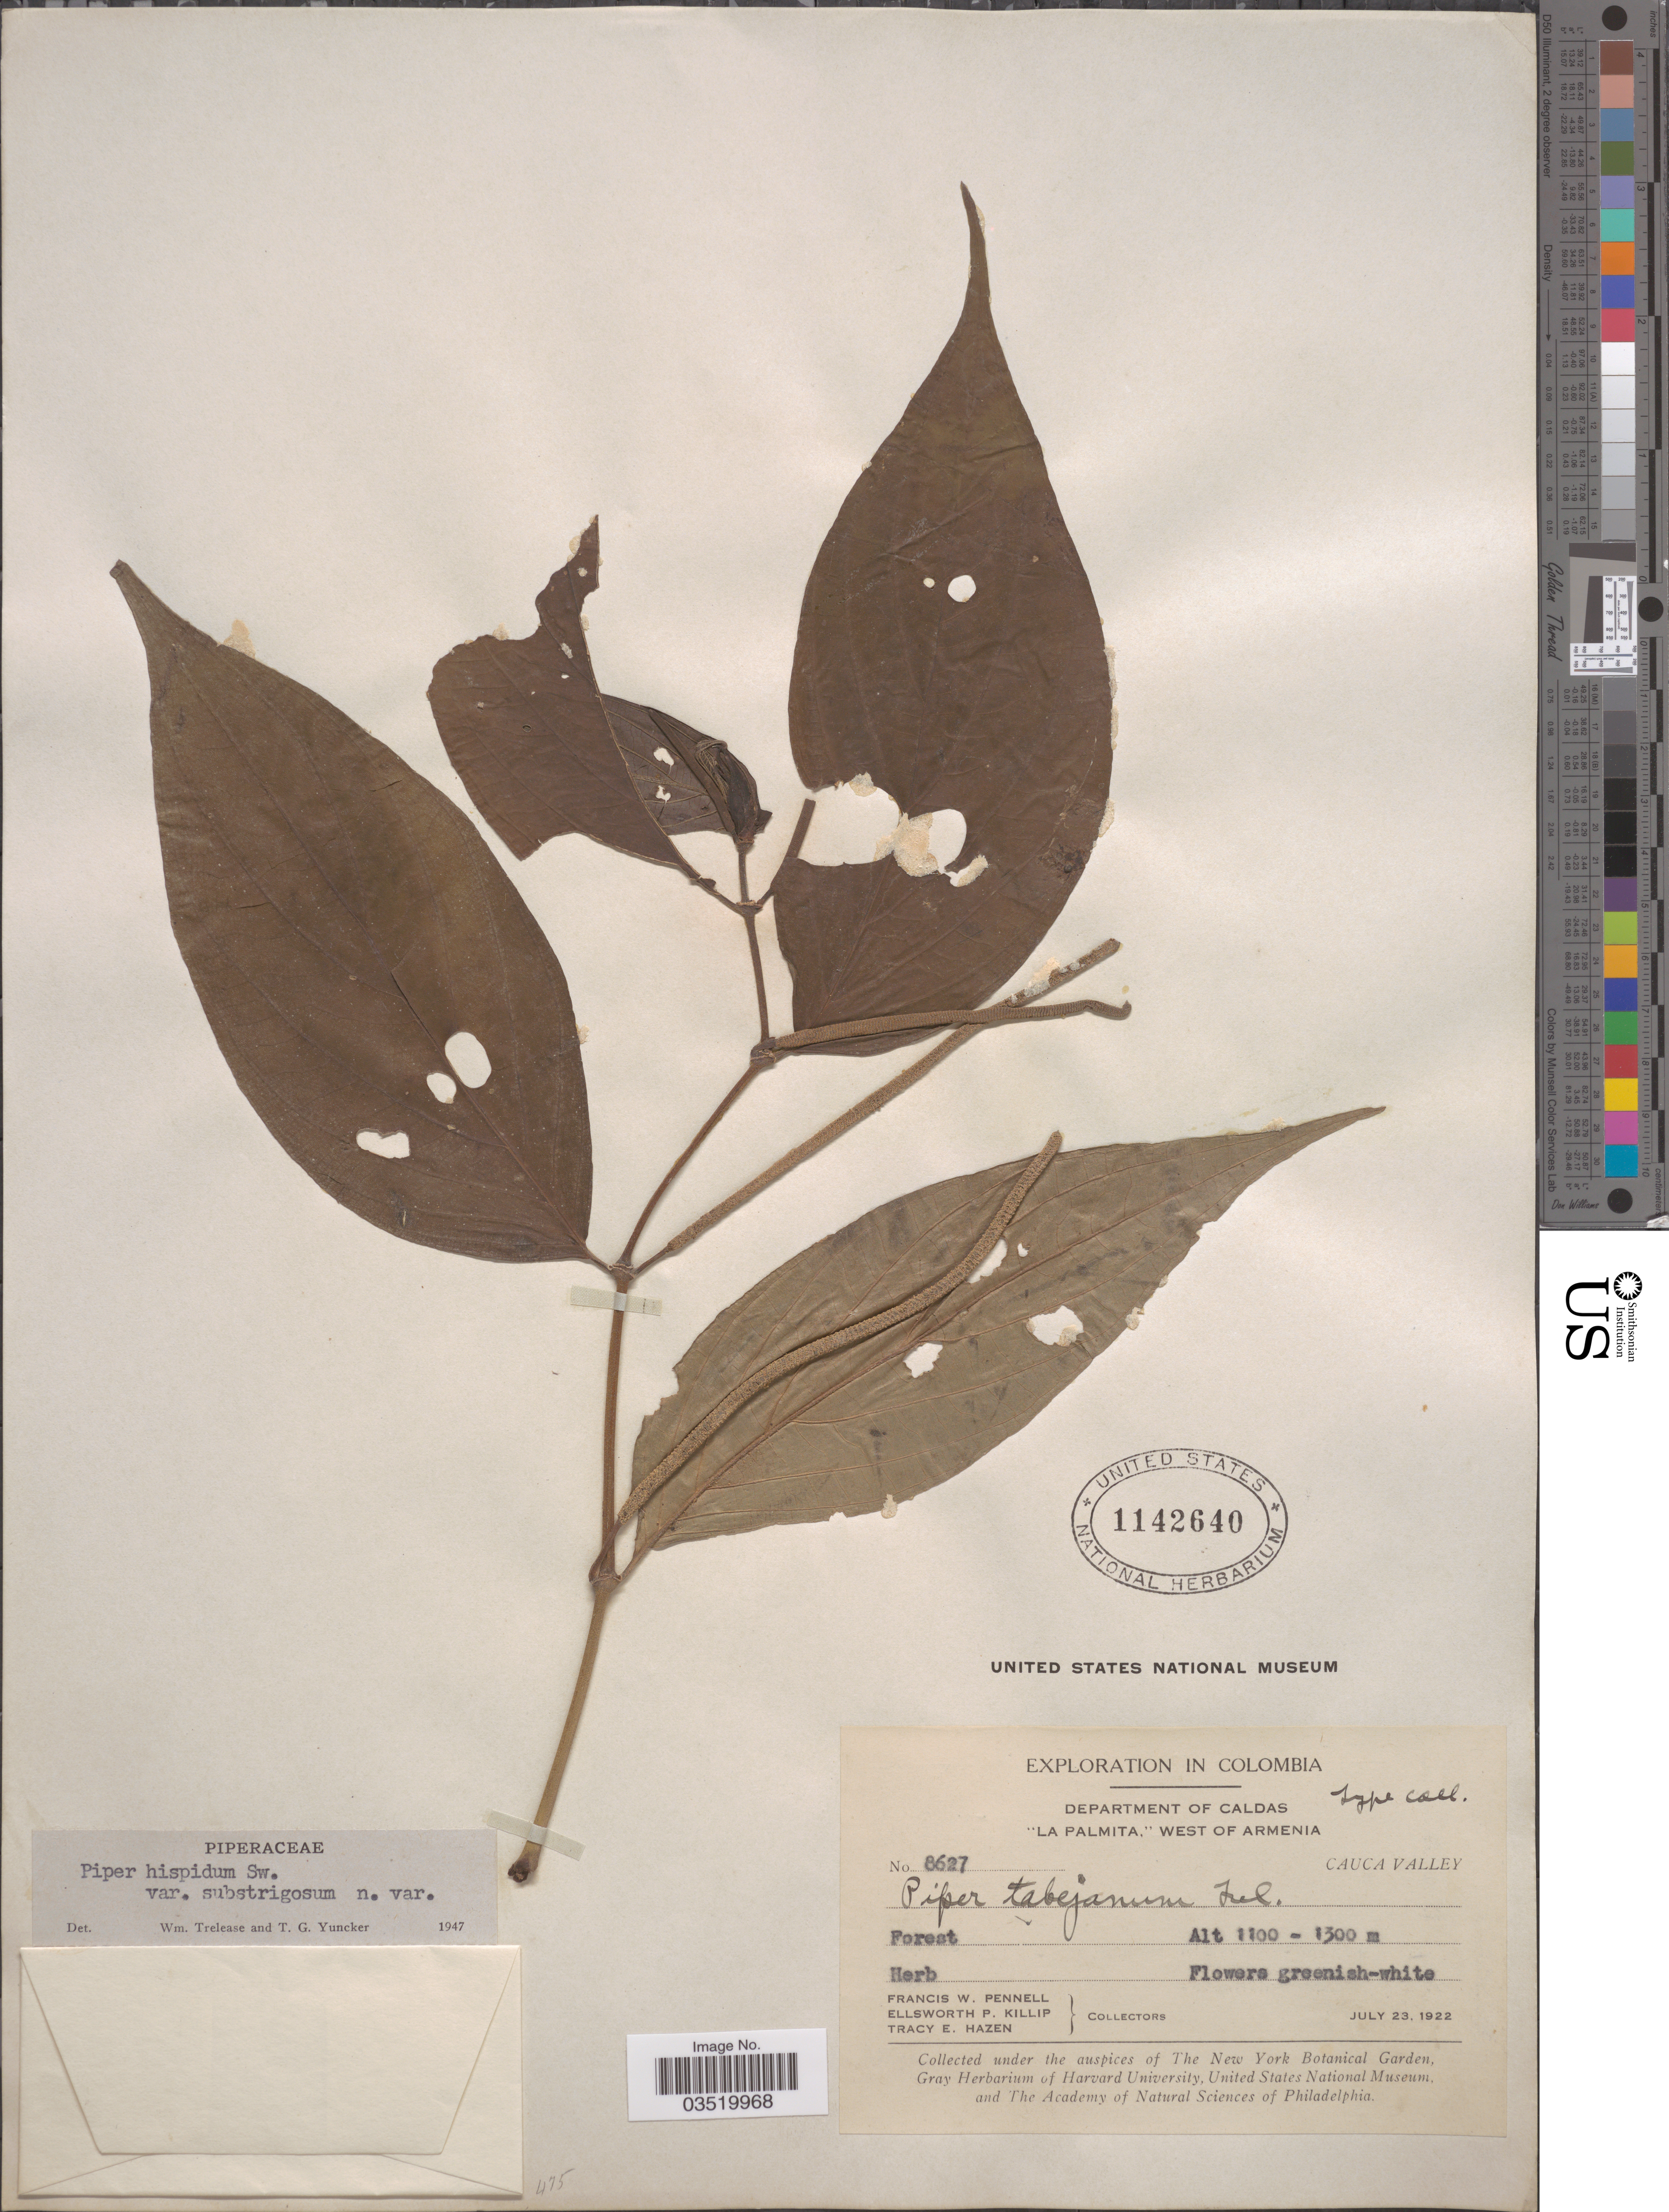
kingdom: Plantae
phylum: Tracheophyta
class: Magnoliopsida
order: Piperales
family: Piperaceae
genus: Piper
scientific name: Piper hispidum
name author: Sw.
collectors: F. W. Pennell, E. P. Killip & T. E. Hazen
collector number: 8627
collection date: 1922-07-23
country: Colombia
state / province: Caldas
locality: Department of Caldas. "La Palmita," west of Armenia. Cauca Valley.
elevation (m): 1100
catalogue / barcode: US 1142640